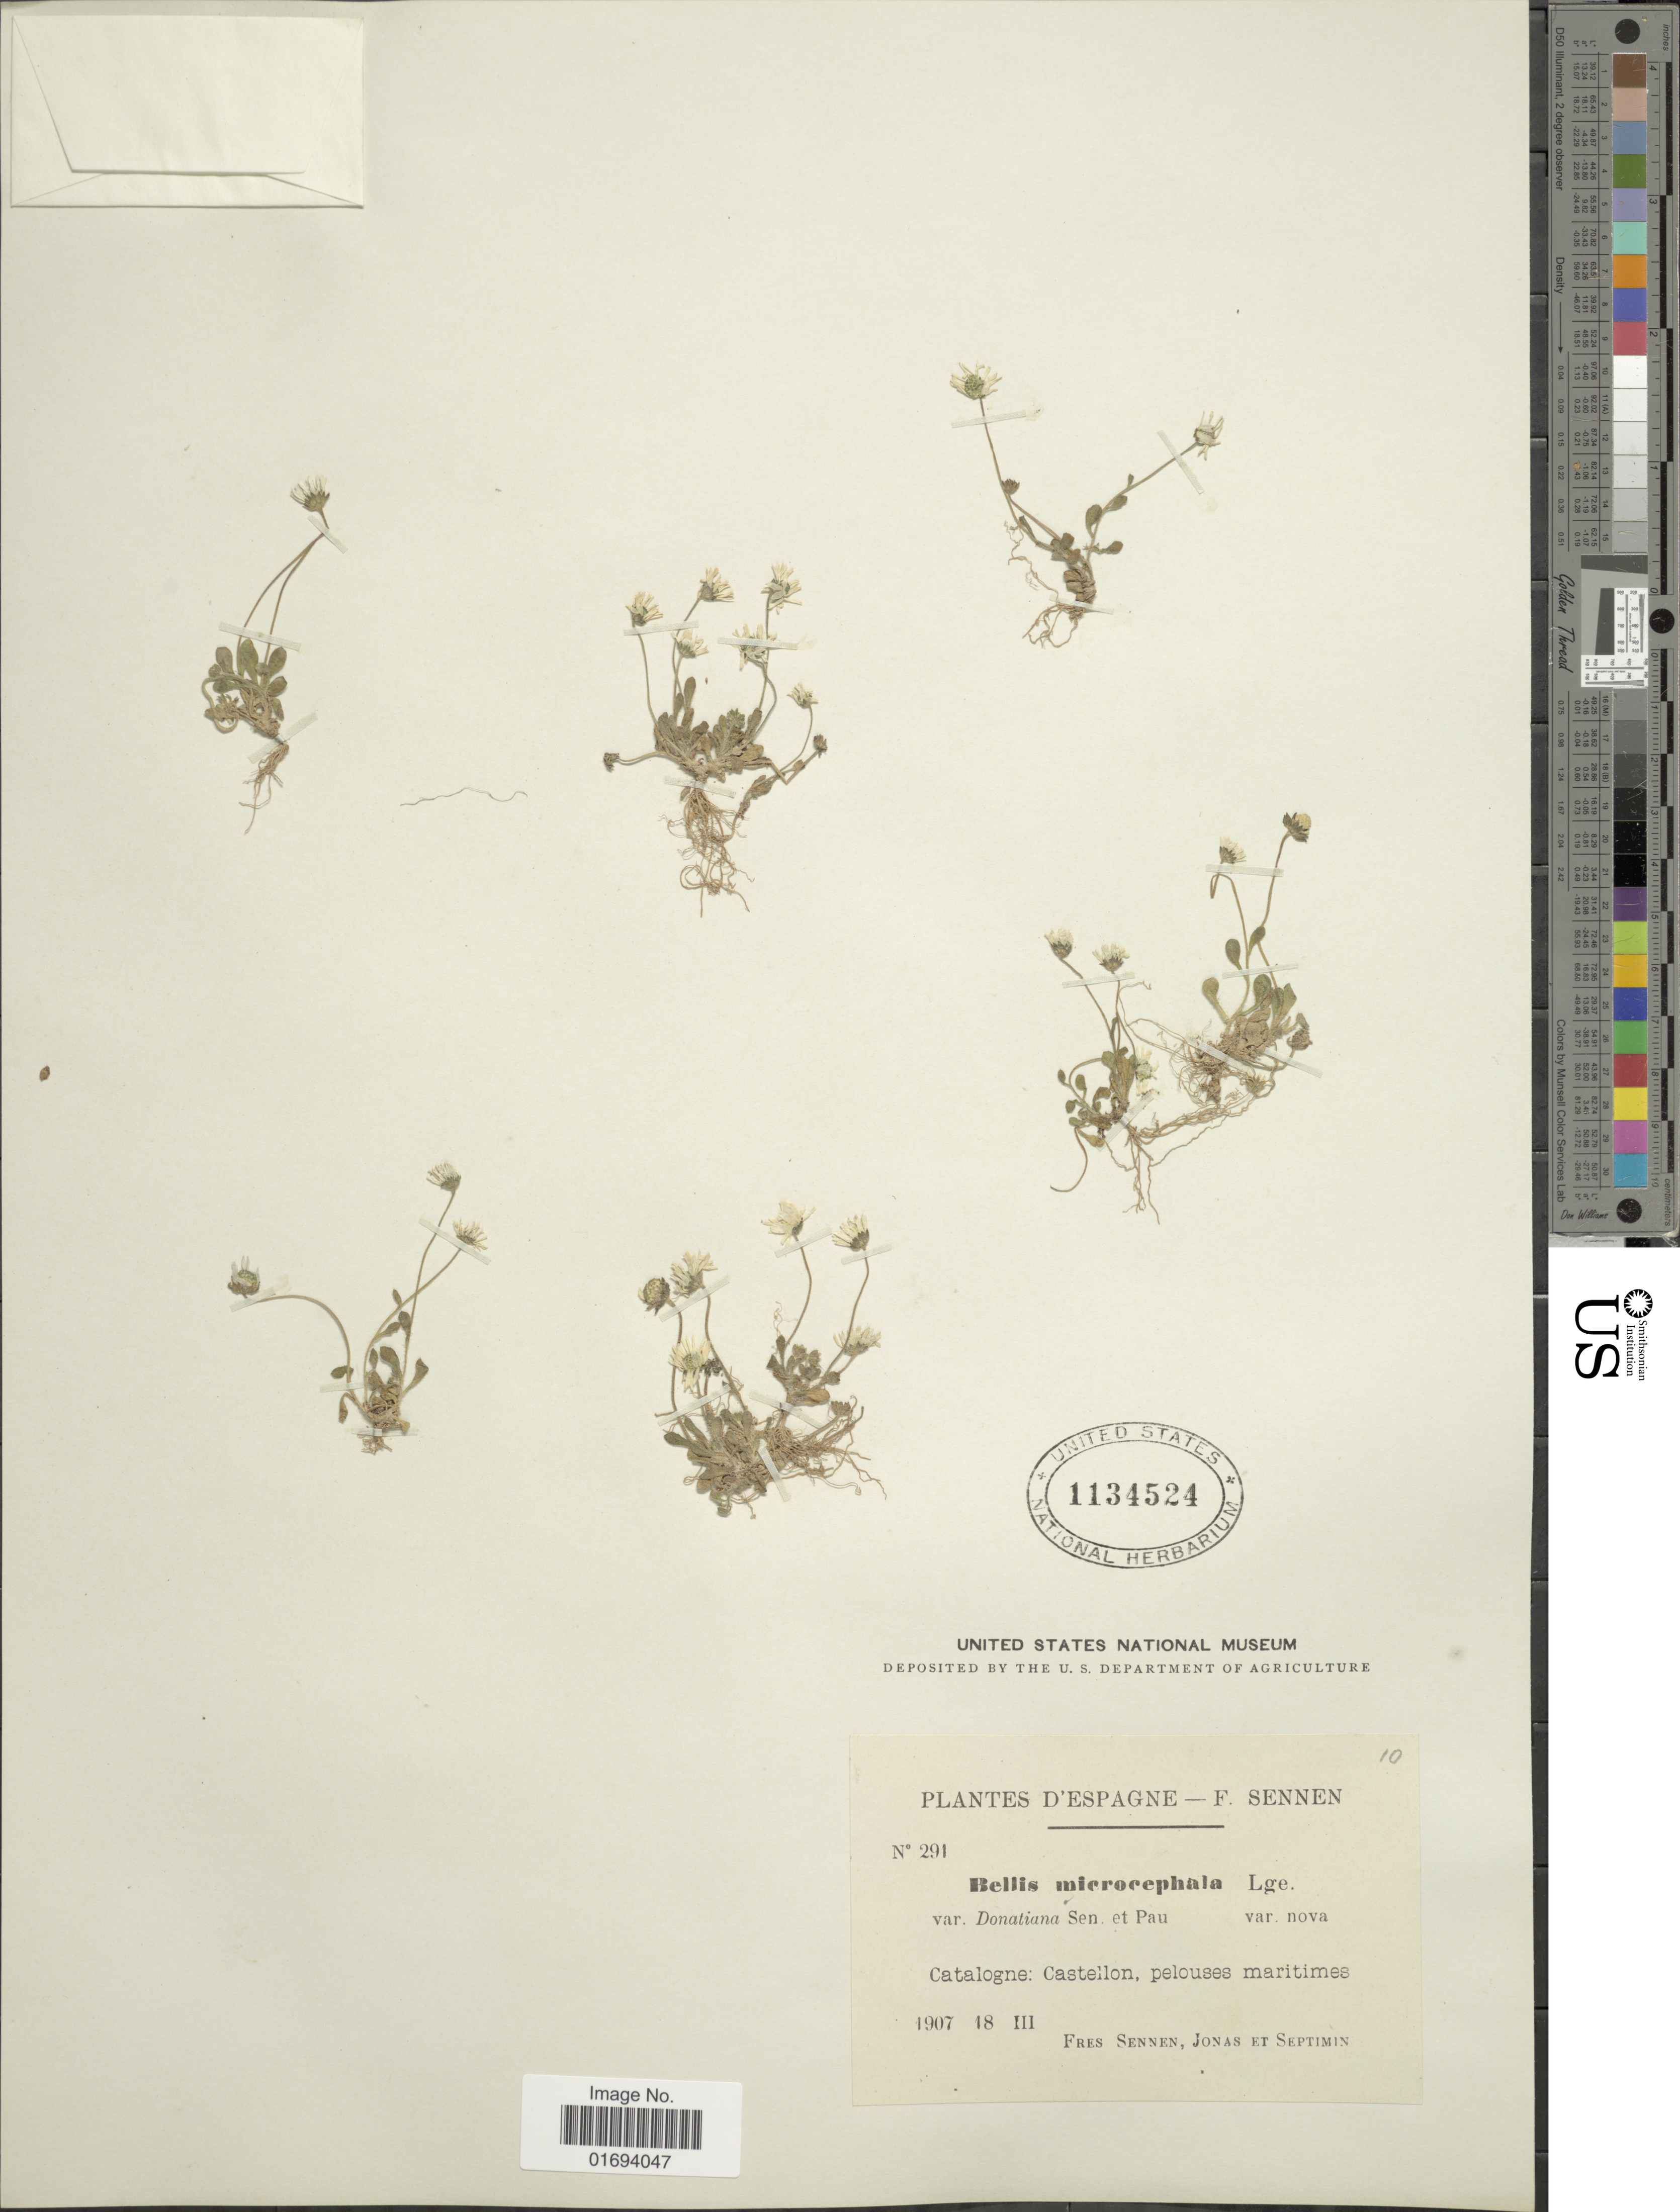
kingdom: Plantae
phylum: Tracheophyta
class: Magnoliopsida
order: Asterales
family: Asteraceae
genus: Bellis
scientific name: Bellis microcephala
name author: Lange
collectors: E. Sennen, -. Jonas & Septimin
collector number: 291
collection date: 1907-03-18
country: Spain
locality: Espagne. Catalogne: Castellon, pelouses maritimes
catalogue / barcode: US 1134524